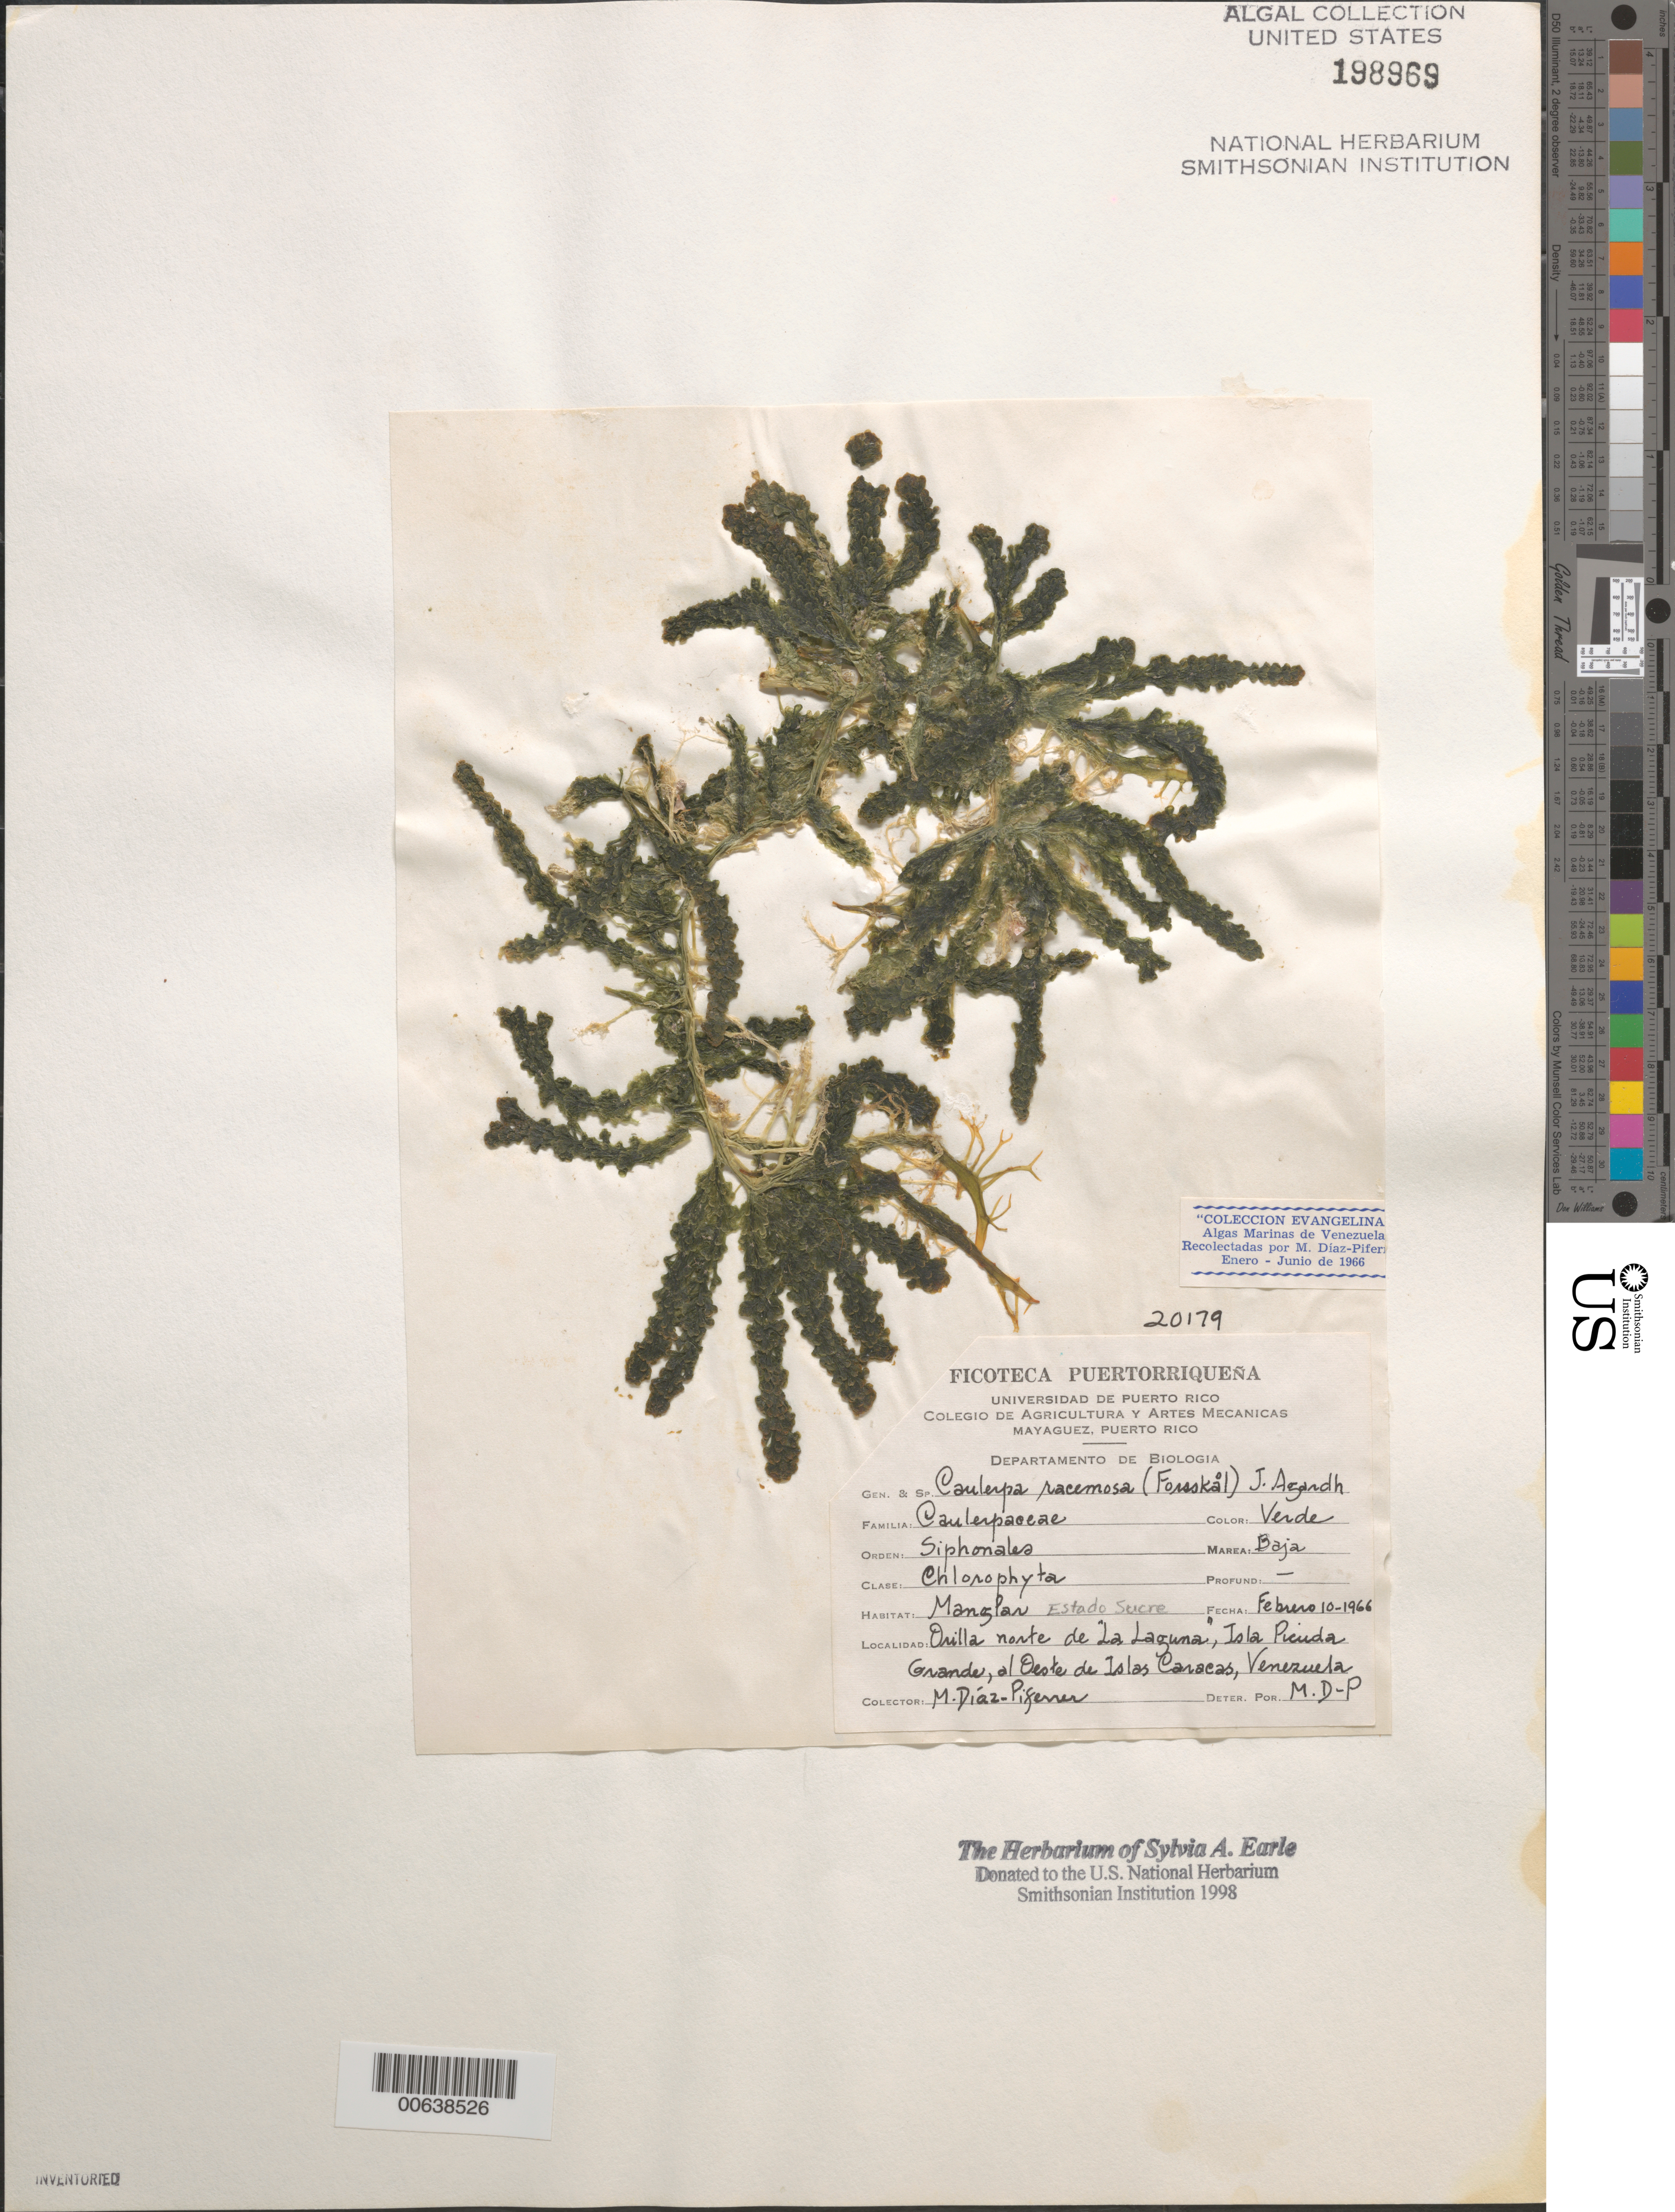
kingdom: Plantae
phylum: Chlorophyta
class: Ulvophyceae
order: Bryopsidales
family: Caulerpaceae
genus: Caulerpa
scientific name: Caulerpa racemosa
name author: (Forssk.) J. Agardh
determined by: Diaz-Piferrer, M.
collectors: M. Diaz-Piferrer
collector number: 20179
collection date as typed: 10 Feb 1966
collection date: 1966-02-10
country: Venezuela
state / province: Sucre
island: Picuda Grande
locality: Isla picuda grande, la laguna, west of islas caracas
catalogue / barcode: US 198969